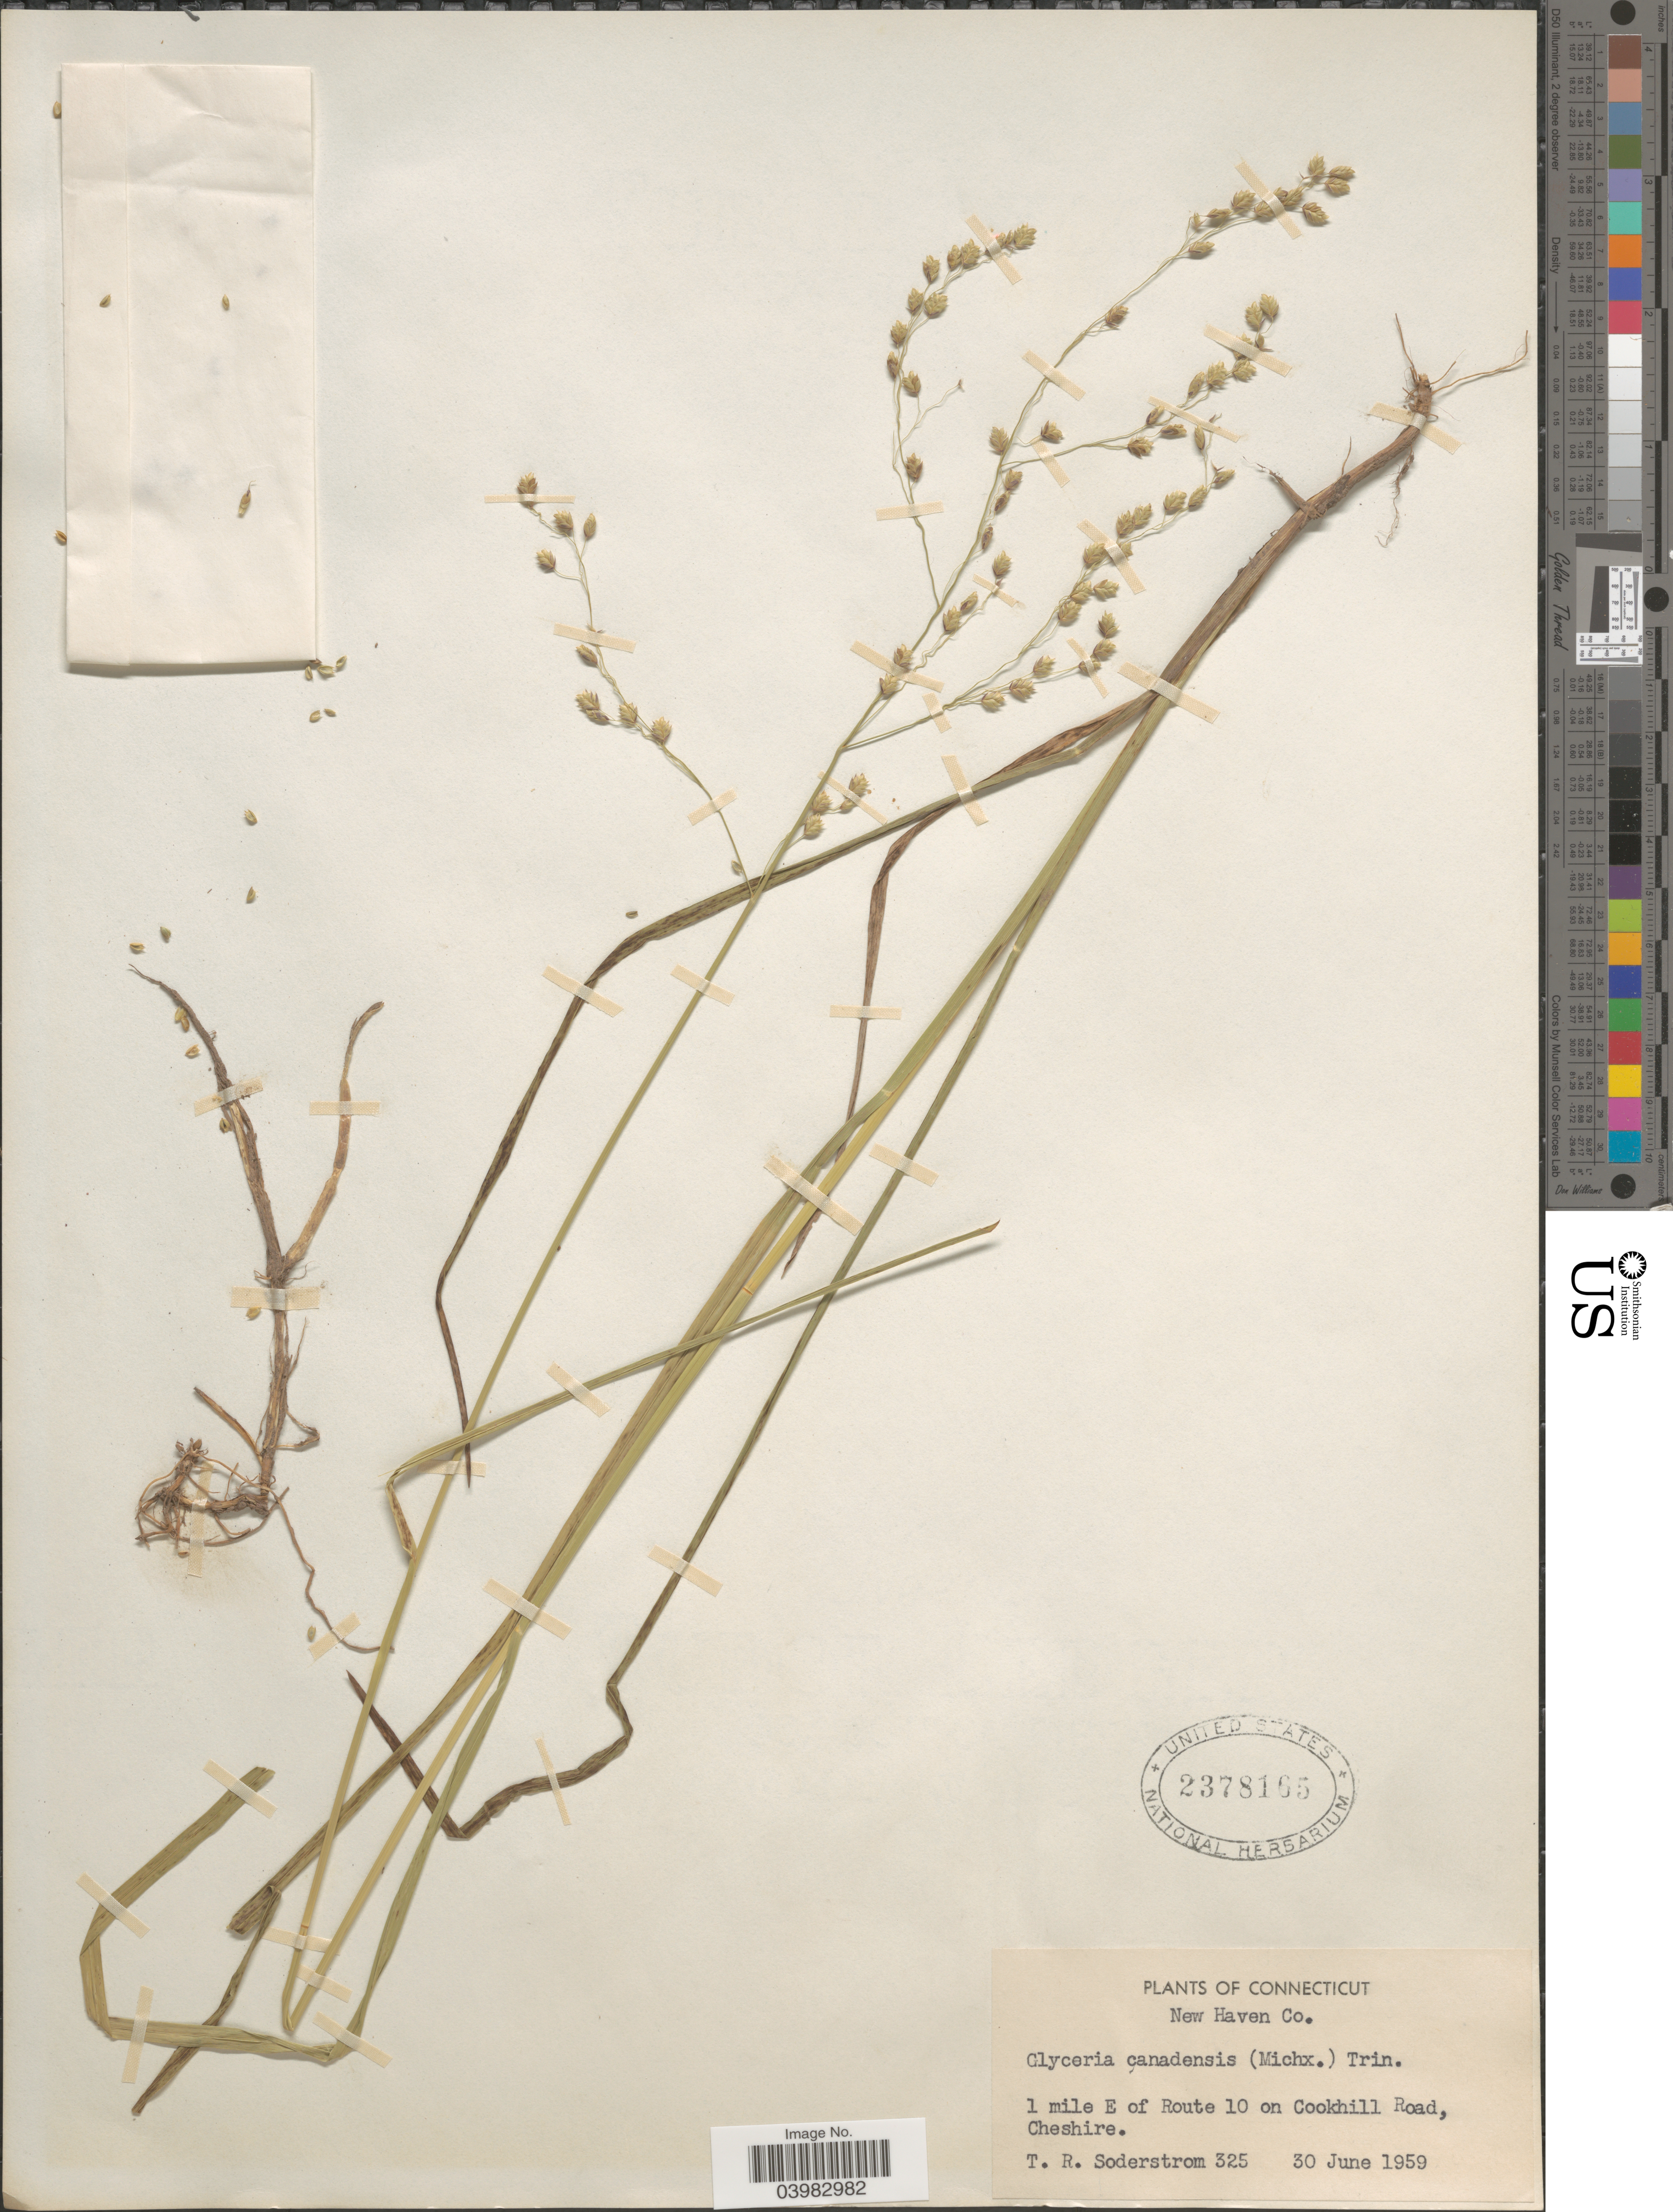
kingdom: Plantae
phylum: Tracheophyta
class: Liliopsida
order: Poales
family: Poaceae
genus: Glyceria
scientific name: Glyceria canadensis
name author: (Michx.) Trin.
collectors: T. R. Soderstrom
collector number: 325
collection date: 1959-06-30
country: United States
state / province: Connecticut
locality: New Haven Co. 1 mile E of Route 10 on Cookhill Road, Cheshire.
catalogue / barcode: US 2378165